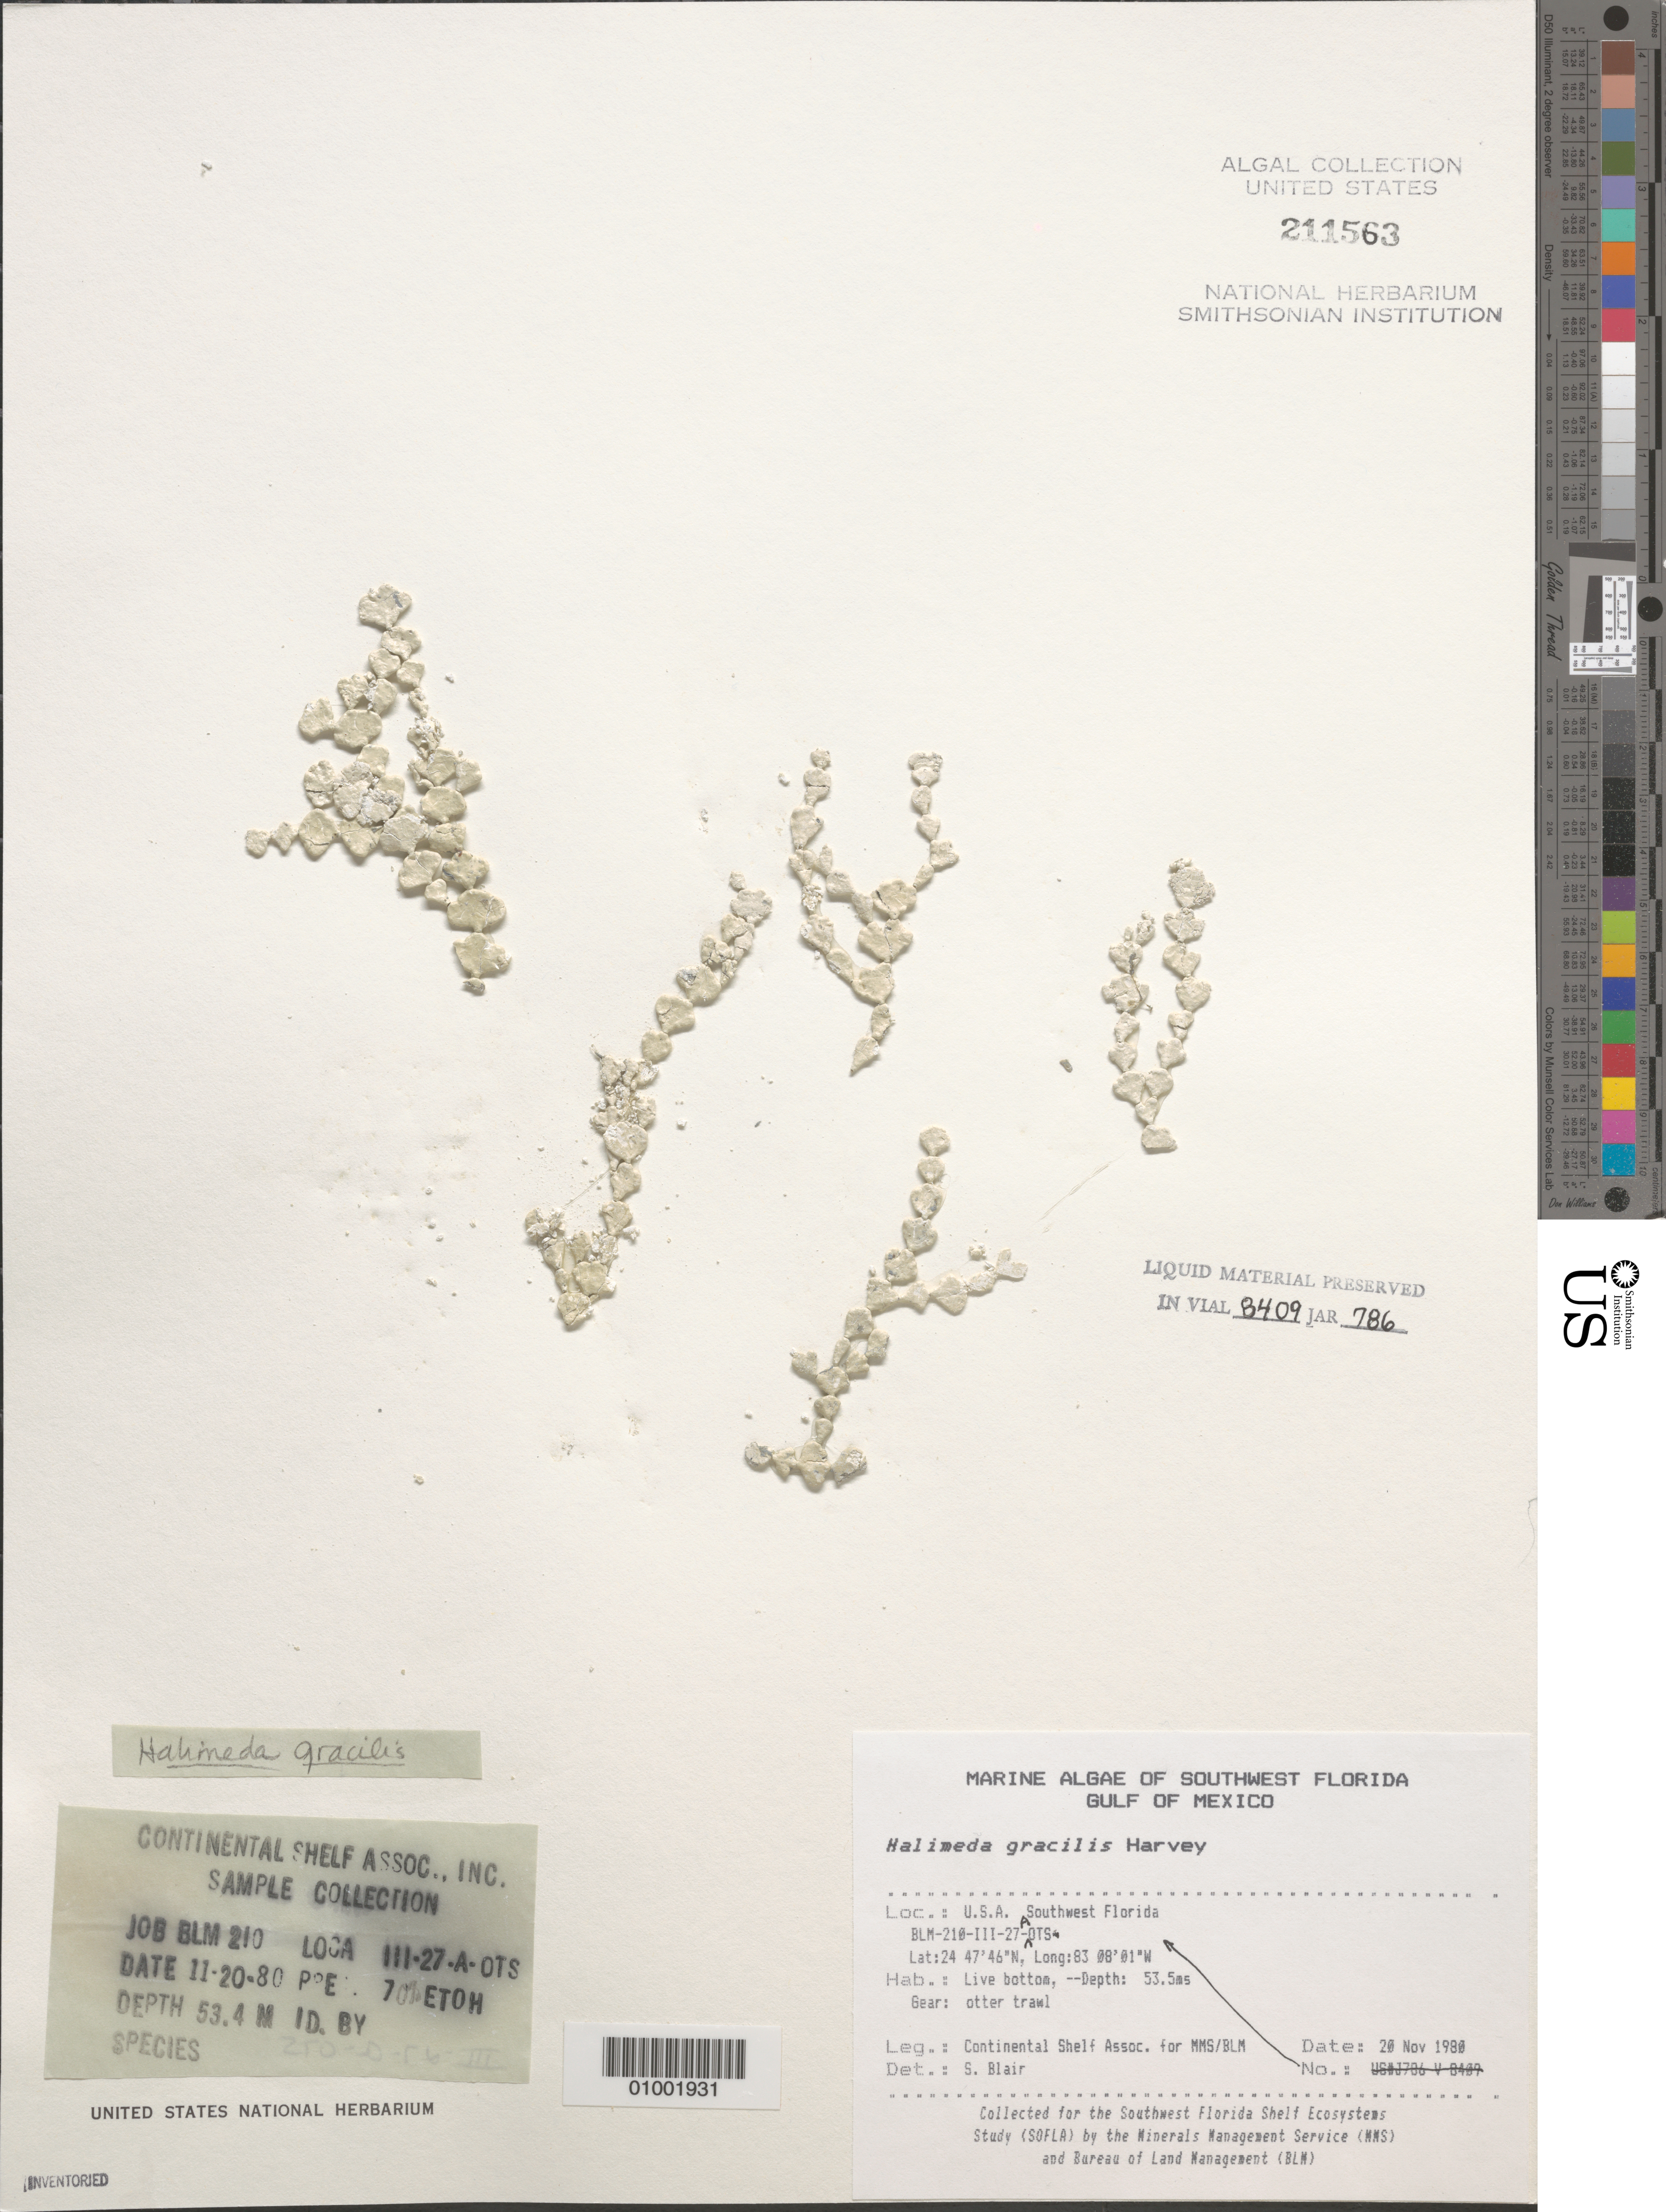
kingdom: Plantae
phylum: Chlorophyta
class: Ulvophyceae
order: Bryopsidales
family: Halimedaceae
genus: Halimeda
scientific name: Halimeda gracilis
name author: Harv. ex J. Agardh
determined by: Blair, S. M.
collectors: Continental Shelf Associates for the MMS/BLM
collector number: BLM-210-III-27-A-OTS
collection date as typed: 20 Nov 1980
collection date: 1980-11-20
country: United States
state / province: Florida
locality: Gulf of Mexico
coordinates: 24 47'46"N, 83 08'01"W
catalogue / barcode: US 211563